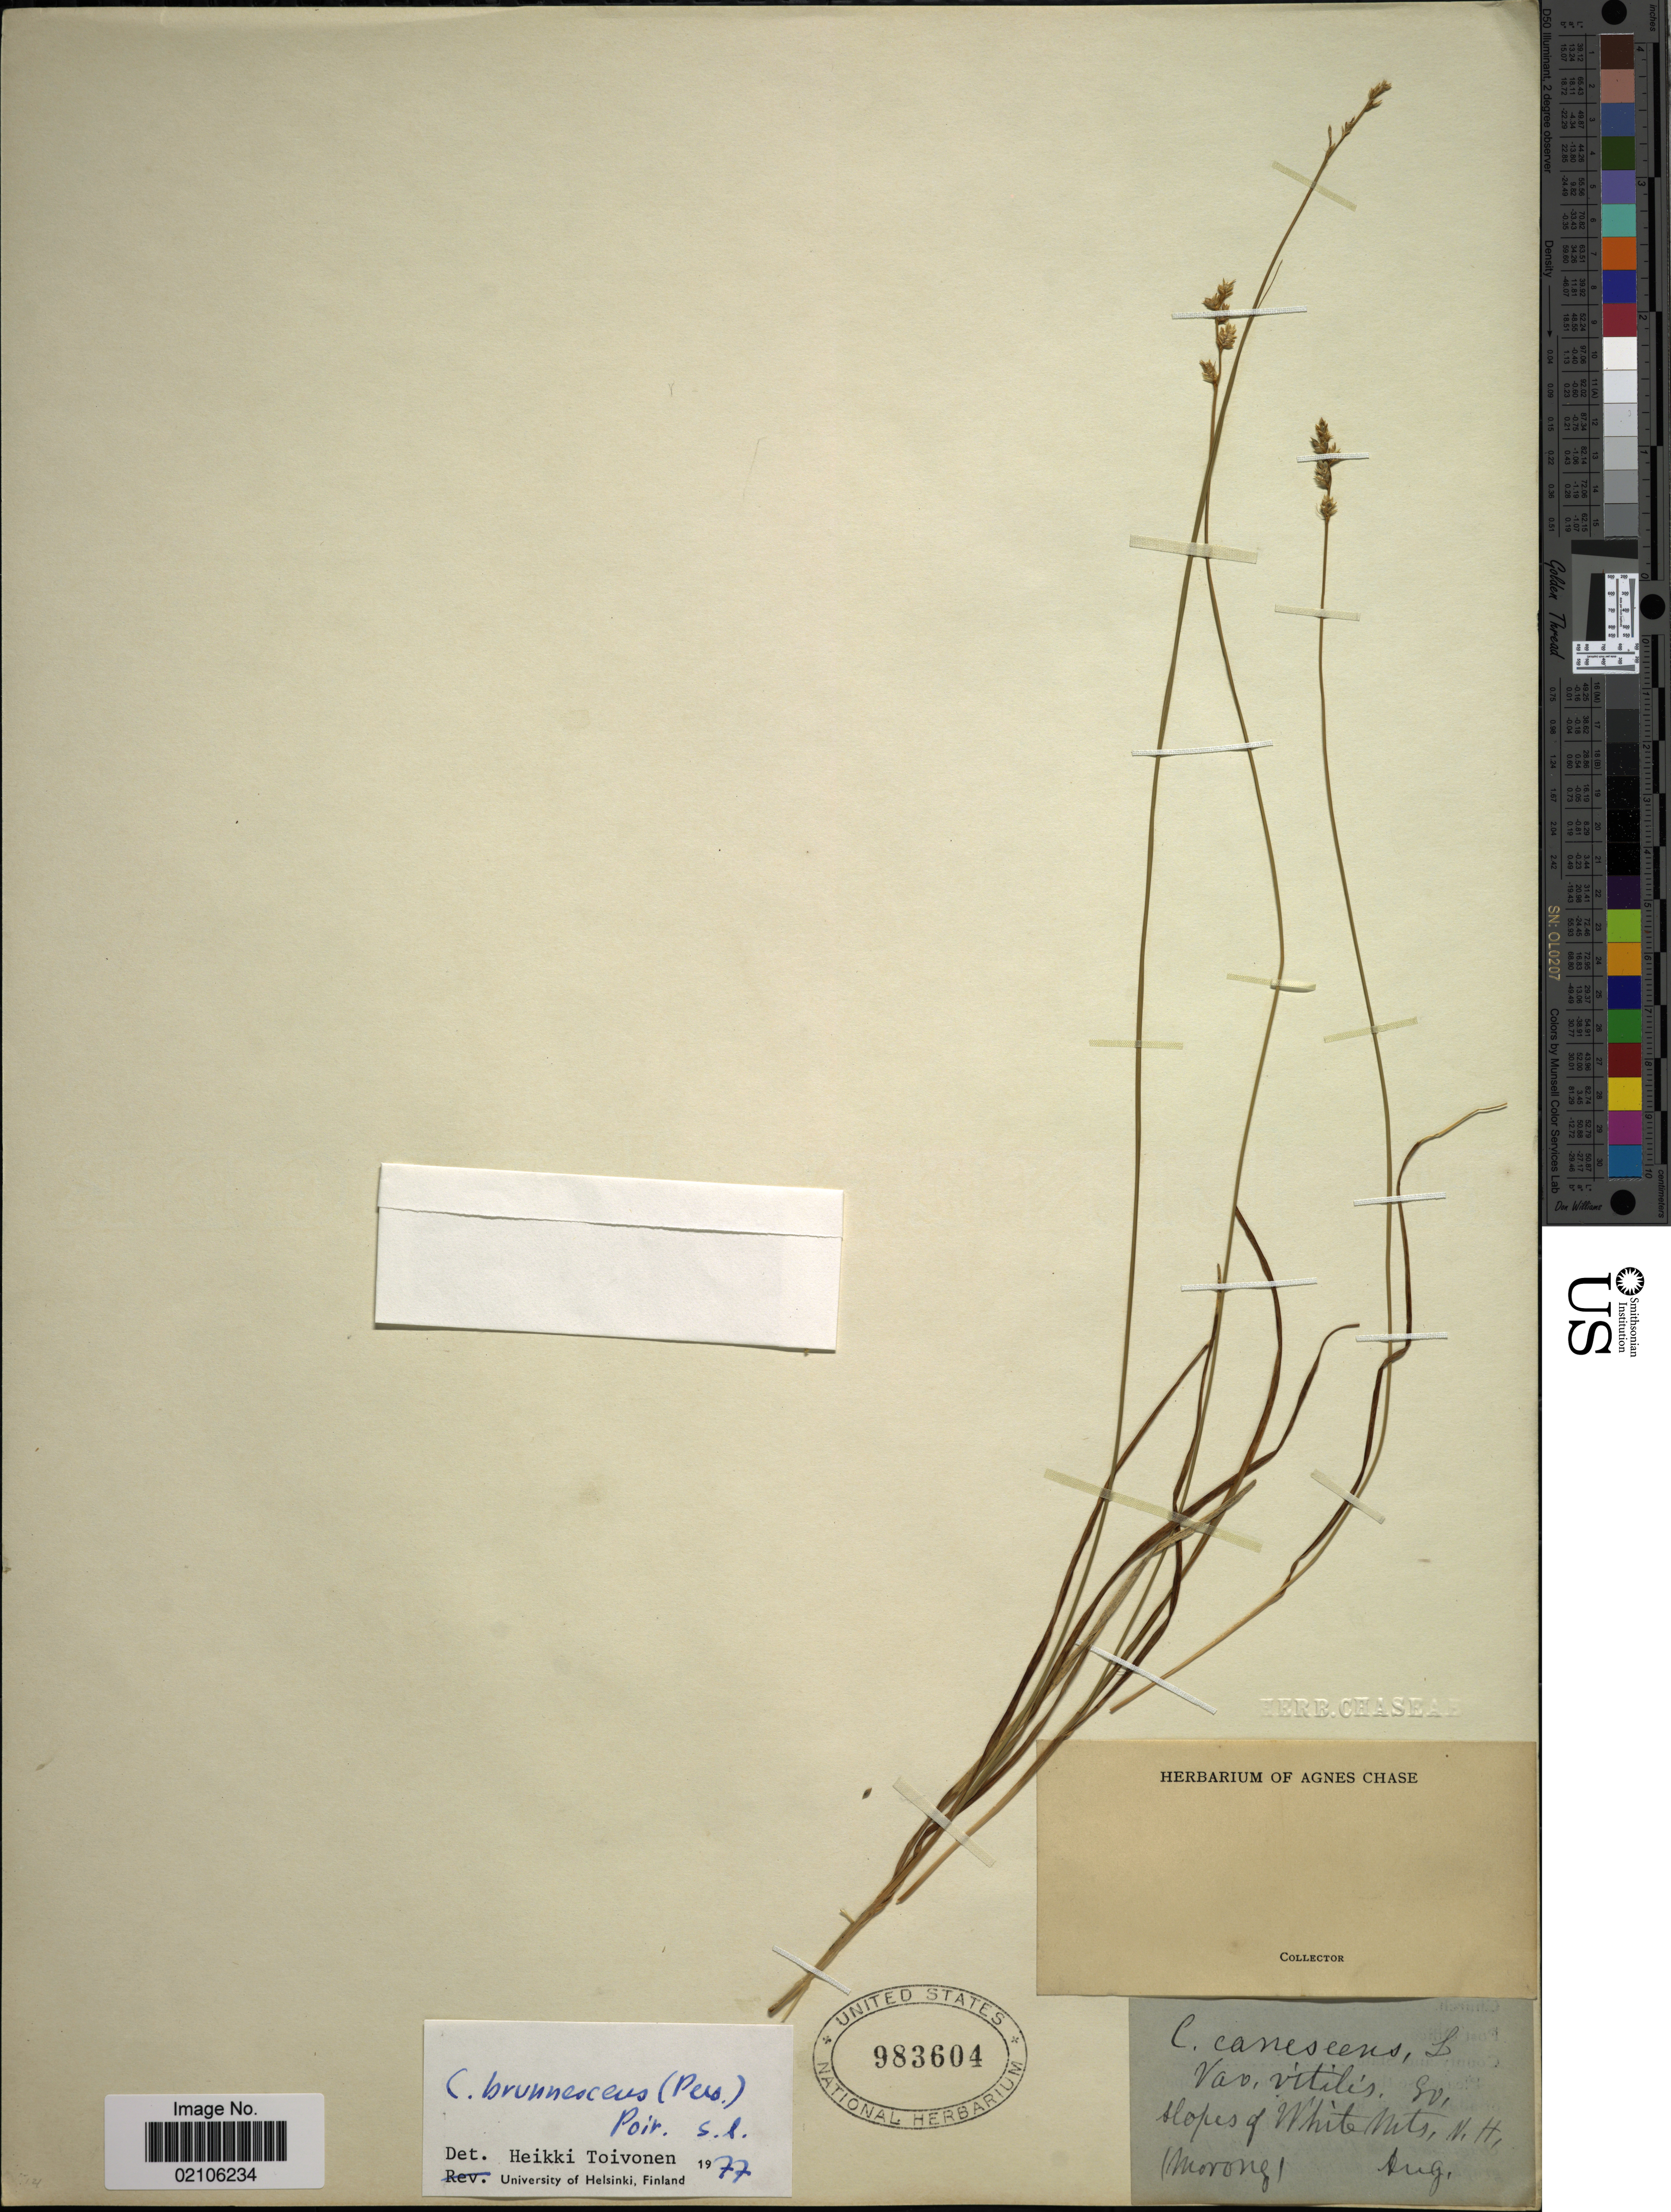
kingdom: Plantae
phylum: Tracheophyta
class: Liliopsida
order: Poales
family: Cyperaceae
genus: Carex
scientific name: Carex brunnescens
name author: (Pers.) Poir.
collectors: Morong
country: United States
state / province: New Hampshire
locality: Slopes of White Mts.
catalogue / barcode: US 983604